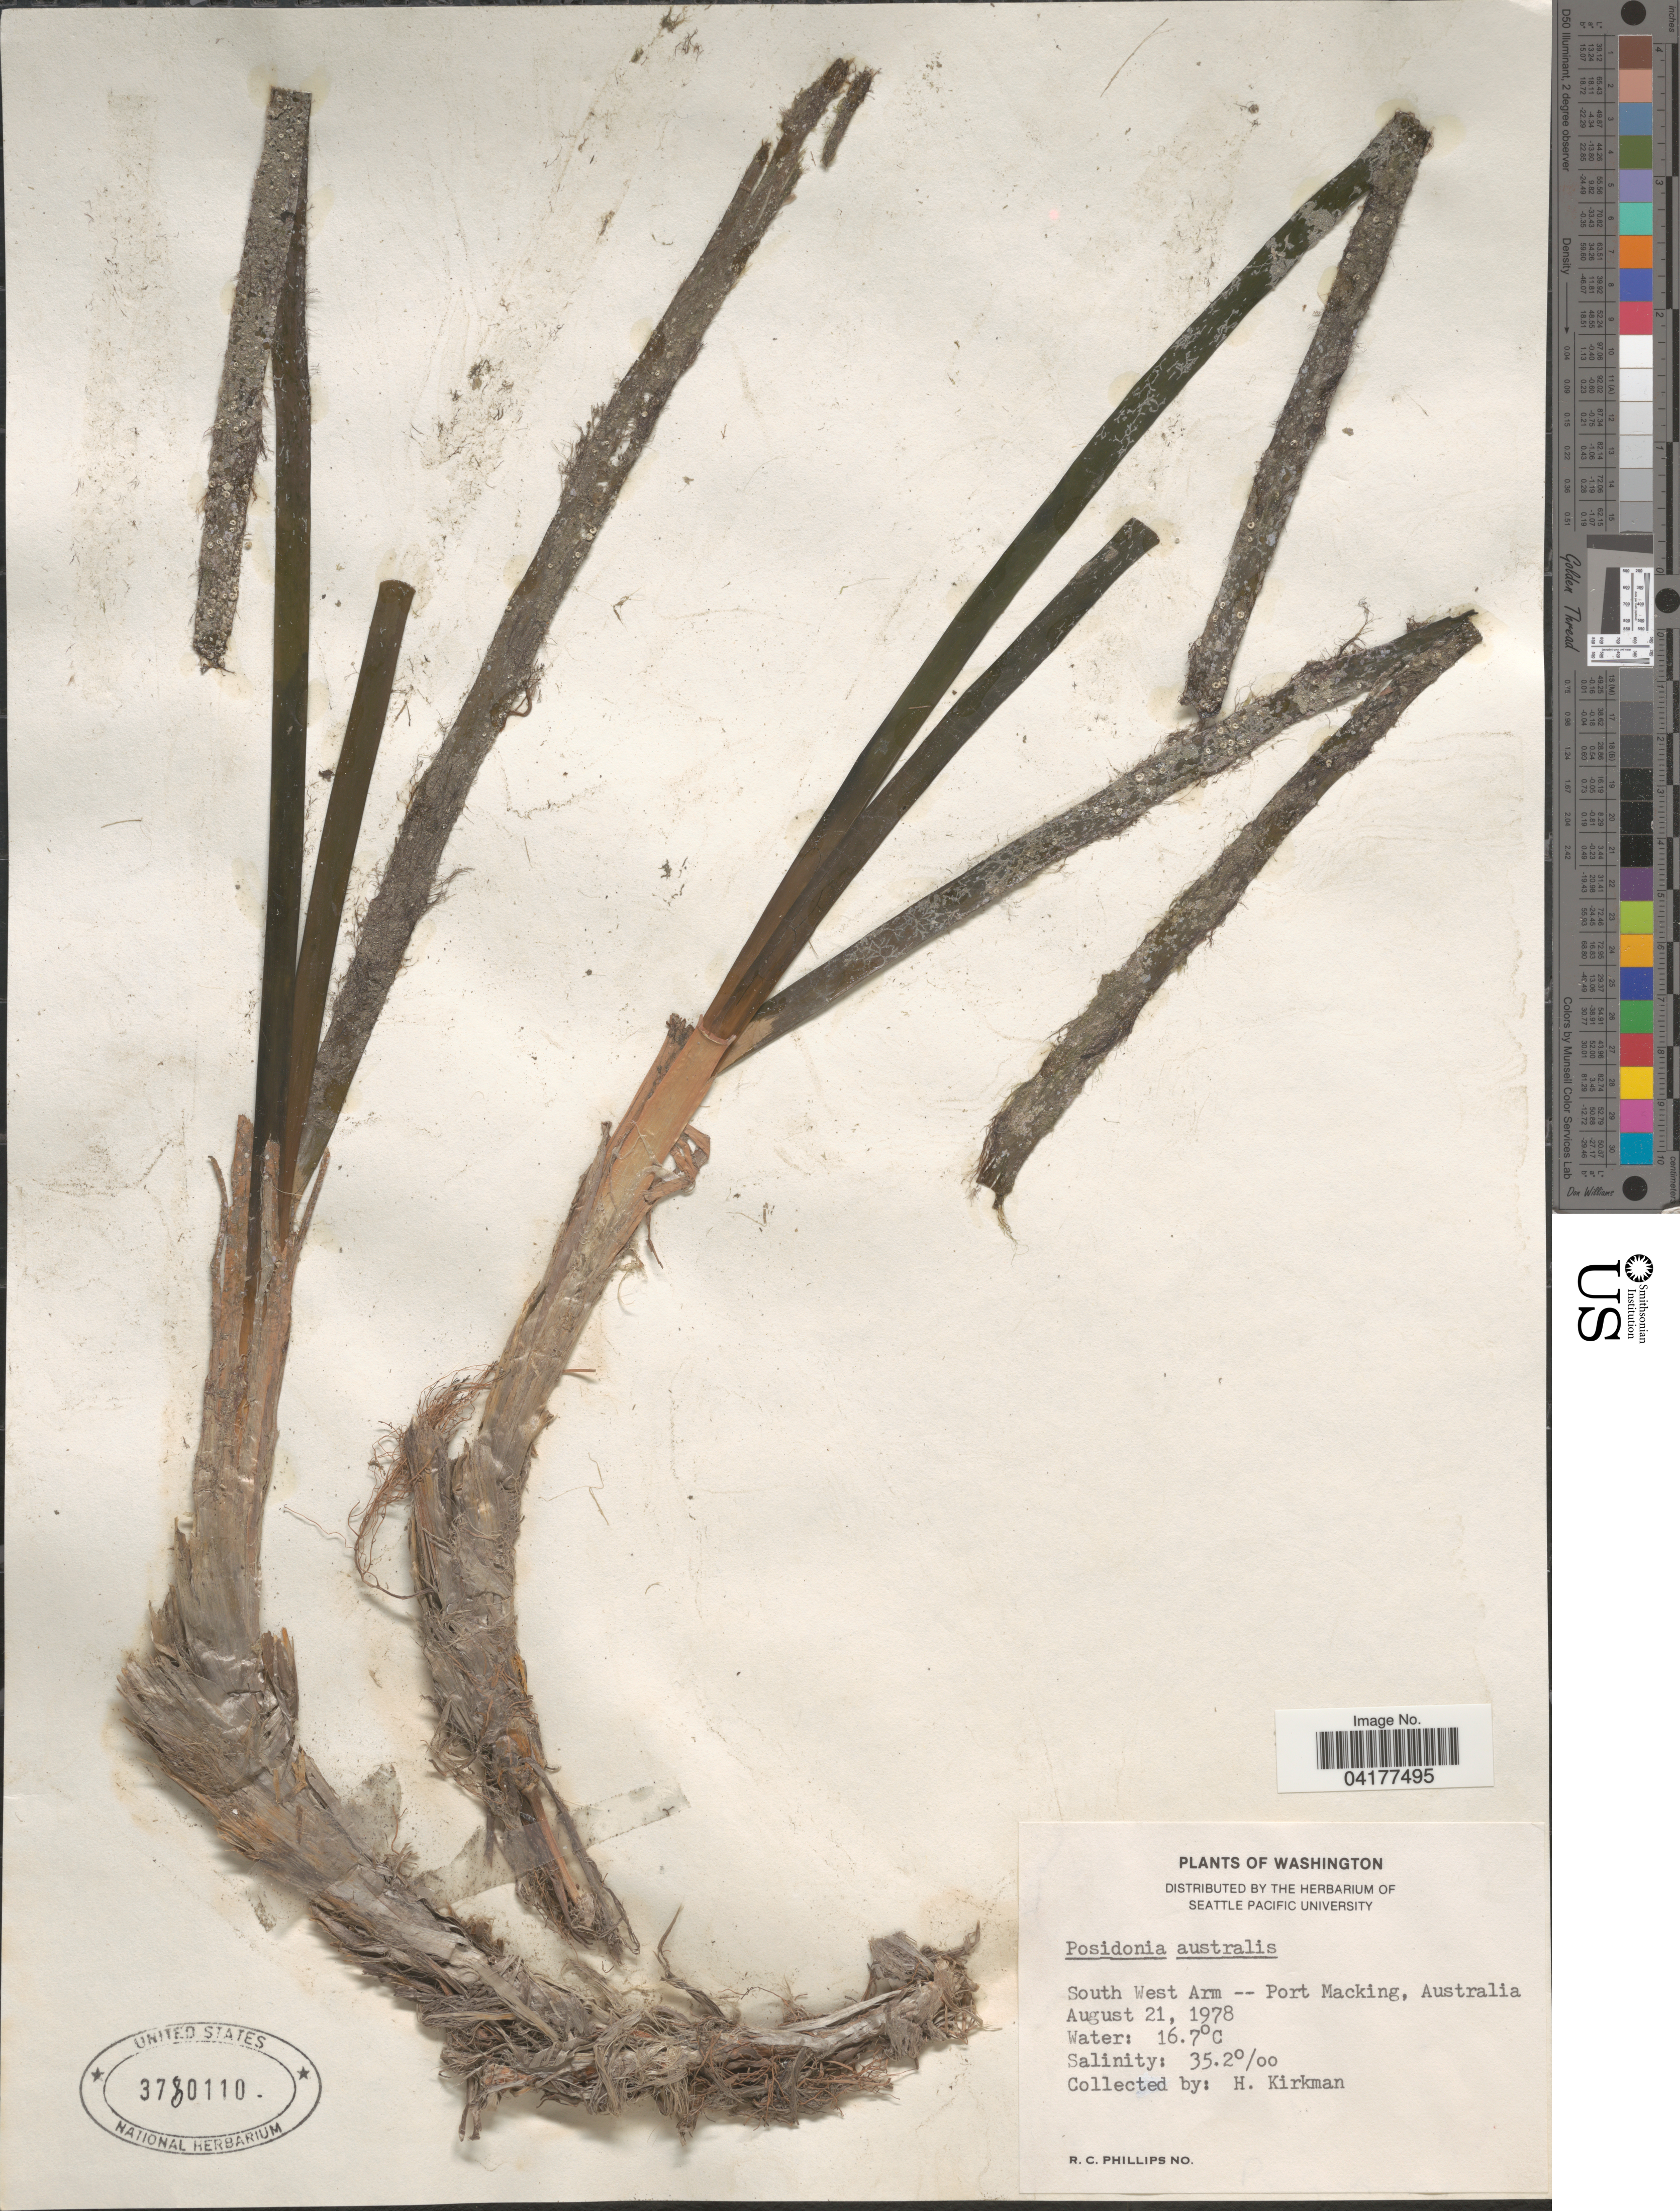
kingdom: Plantae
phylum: Tracheophyta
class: Liliopsida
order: Alismatales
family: Posidoniaceae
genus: Posidonia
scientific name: Posidonia australis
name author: Hook. f.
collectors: H. Kirkman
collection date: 1978-08-21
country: Australia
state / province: New South Wales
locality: South West Arm -- Port Macking [= Port Hacking].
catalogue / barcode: US 3780110